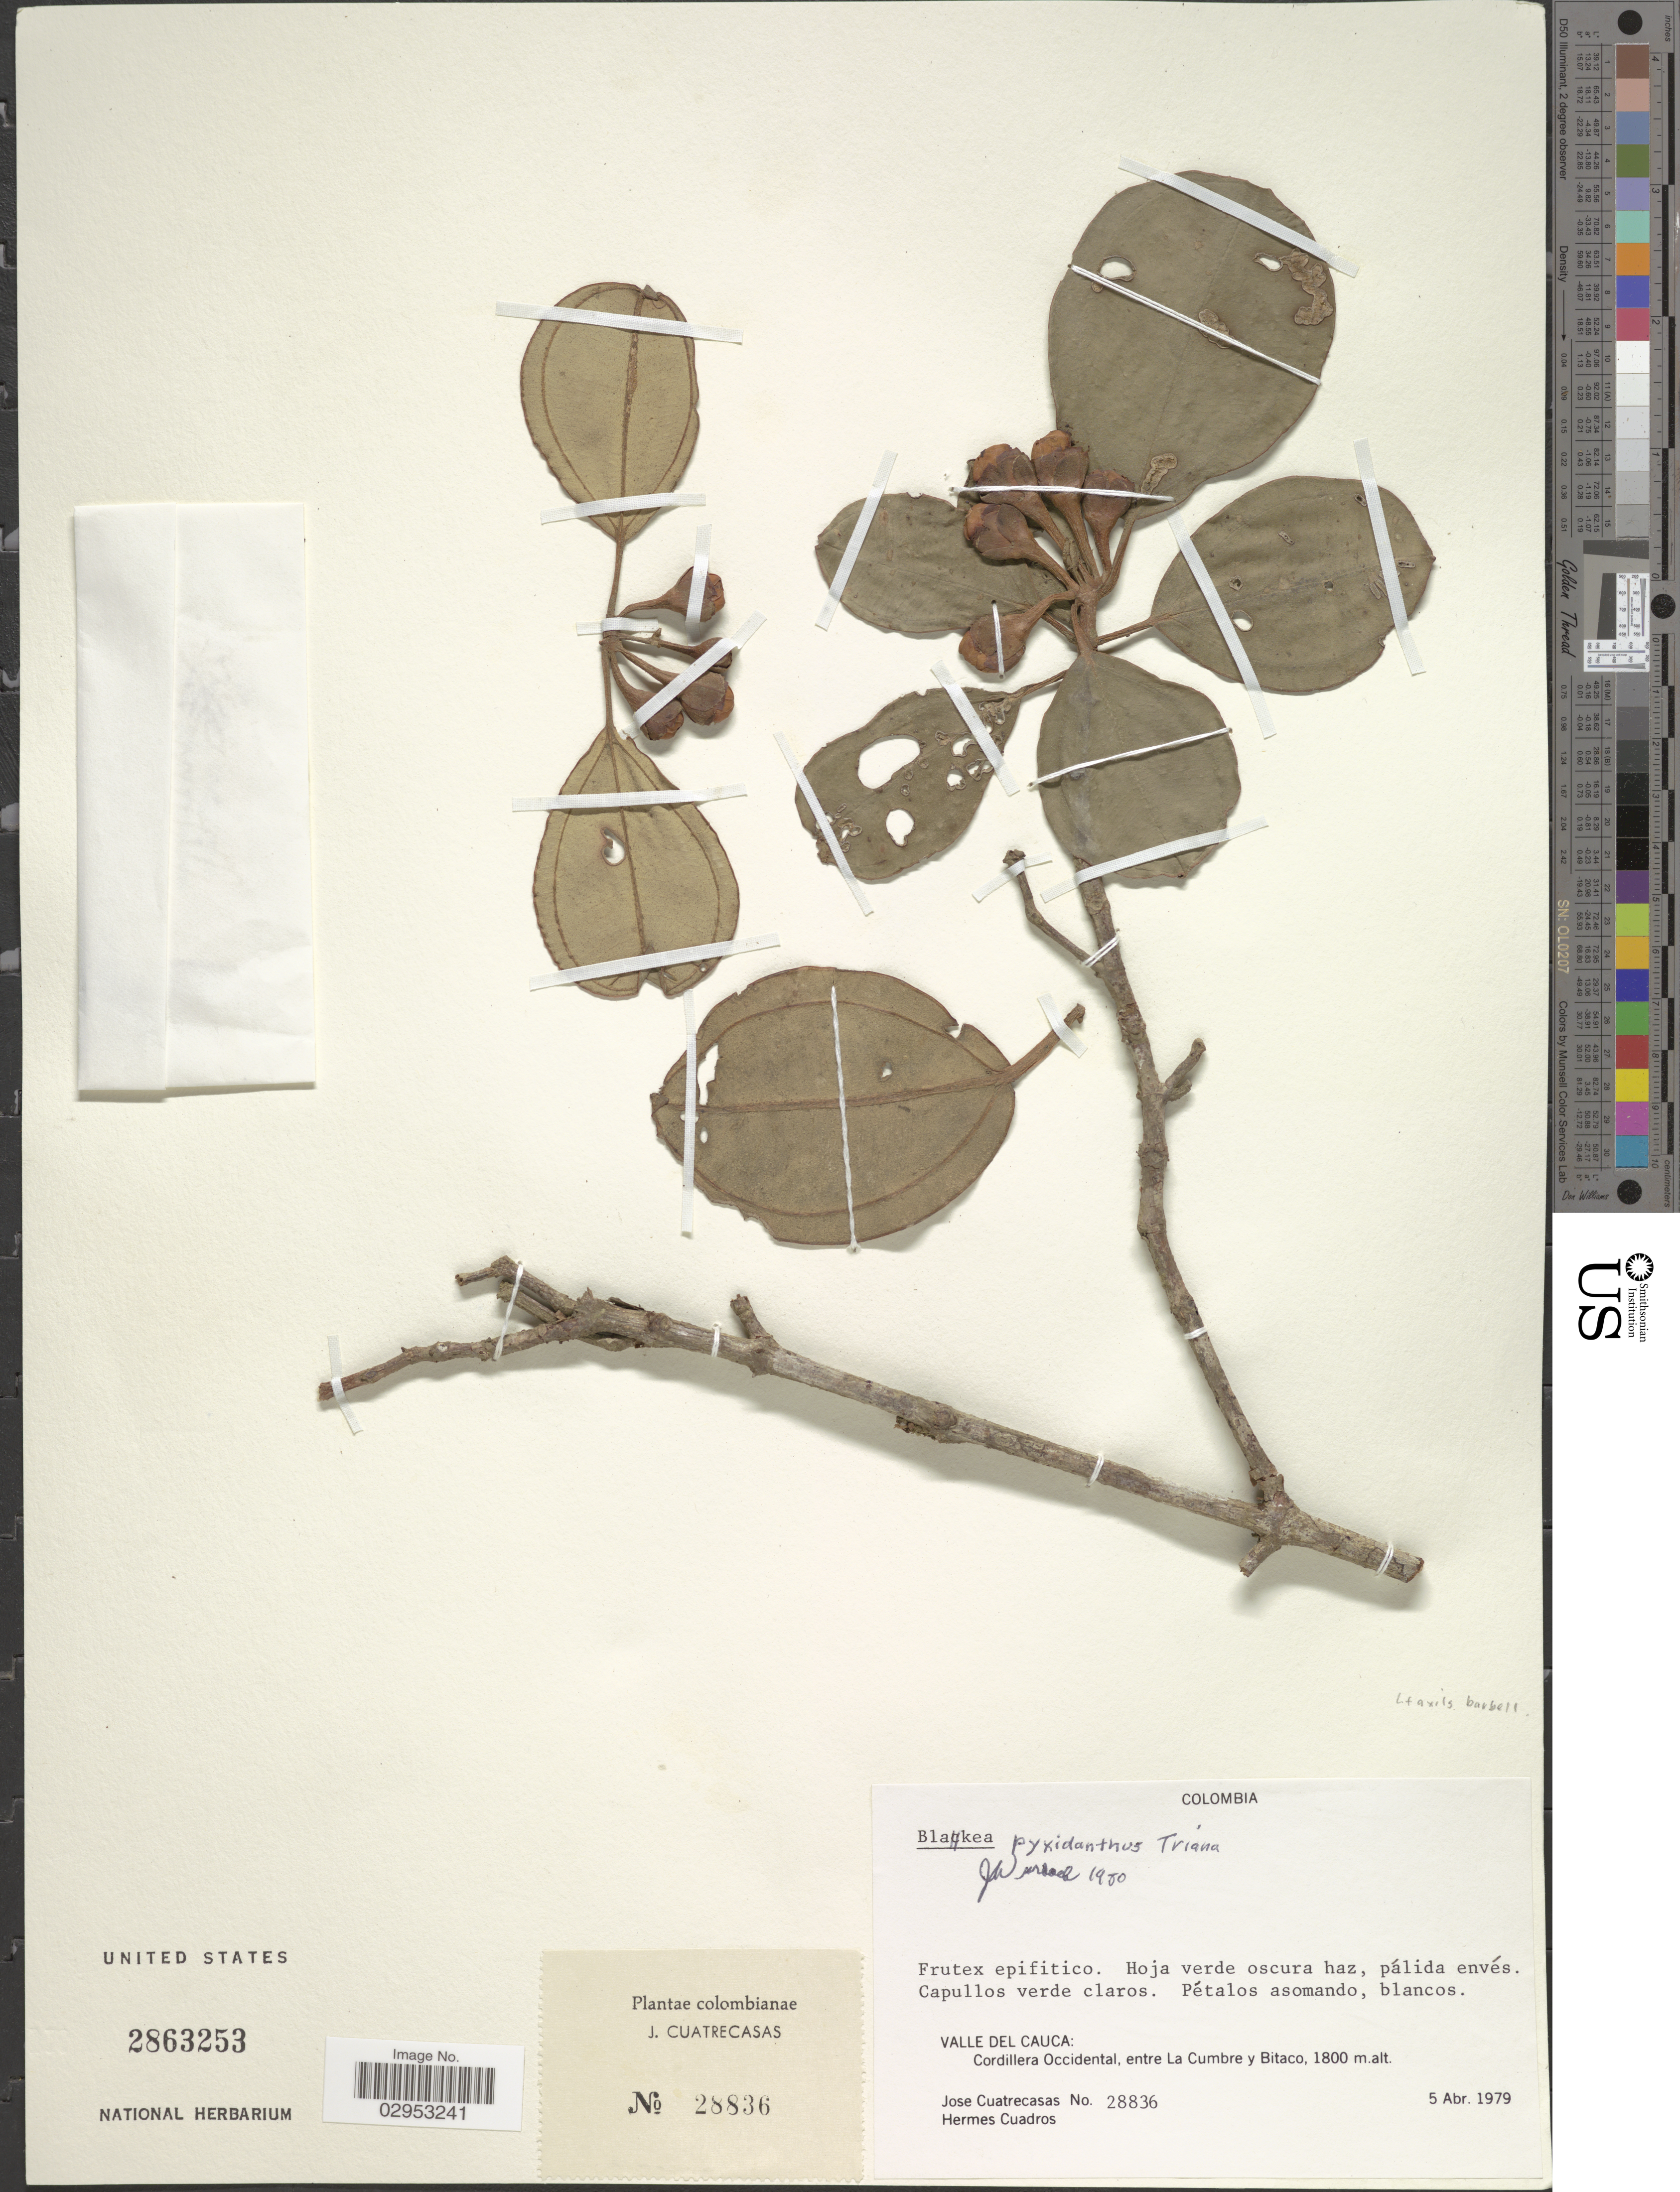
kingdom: Plantae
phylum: Tracheophyta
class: Magnoliopsida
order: Myrtales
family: Melastomataceae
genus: Blakea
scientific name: Blakea pyxidanthus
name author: Triana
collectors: J. Cuatrecasas & H. Cuadros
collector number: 28836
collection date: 1979-04-05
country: Colombia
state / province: Valle del Cauca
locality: Cordillera Occidental, entre La Cumbre y Bitaco.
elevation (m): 1800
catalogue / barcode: US 2863253